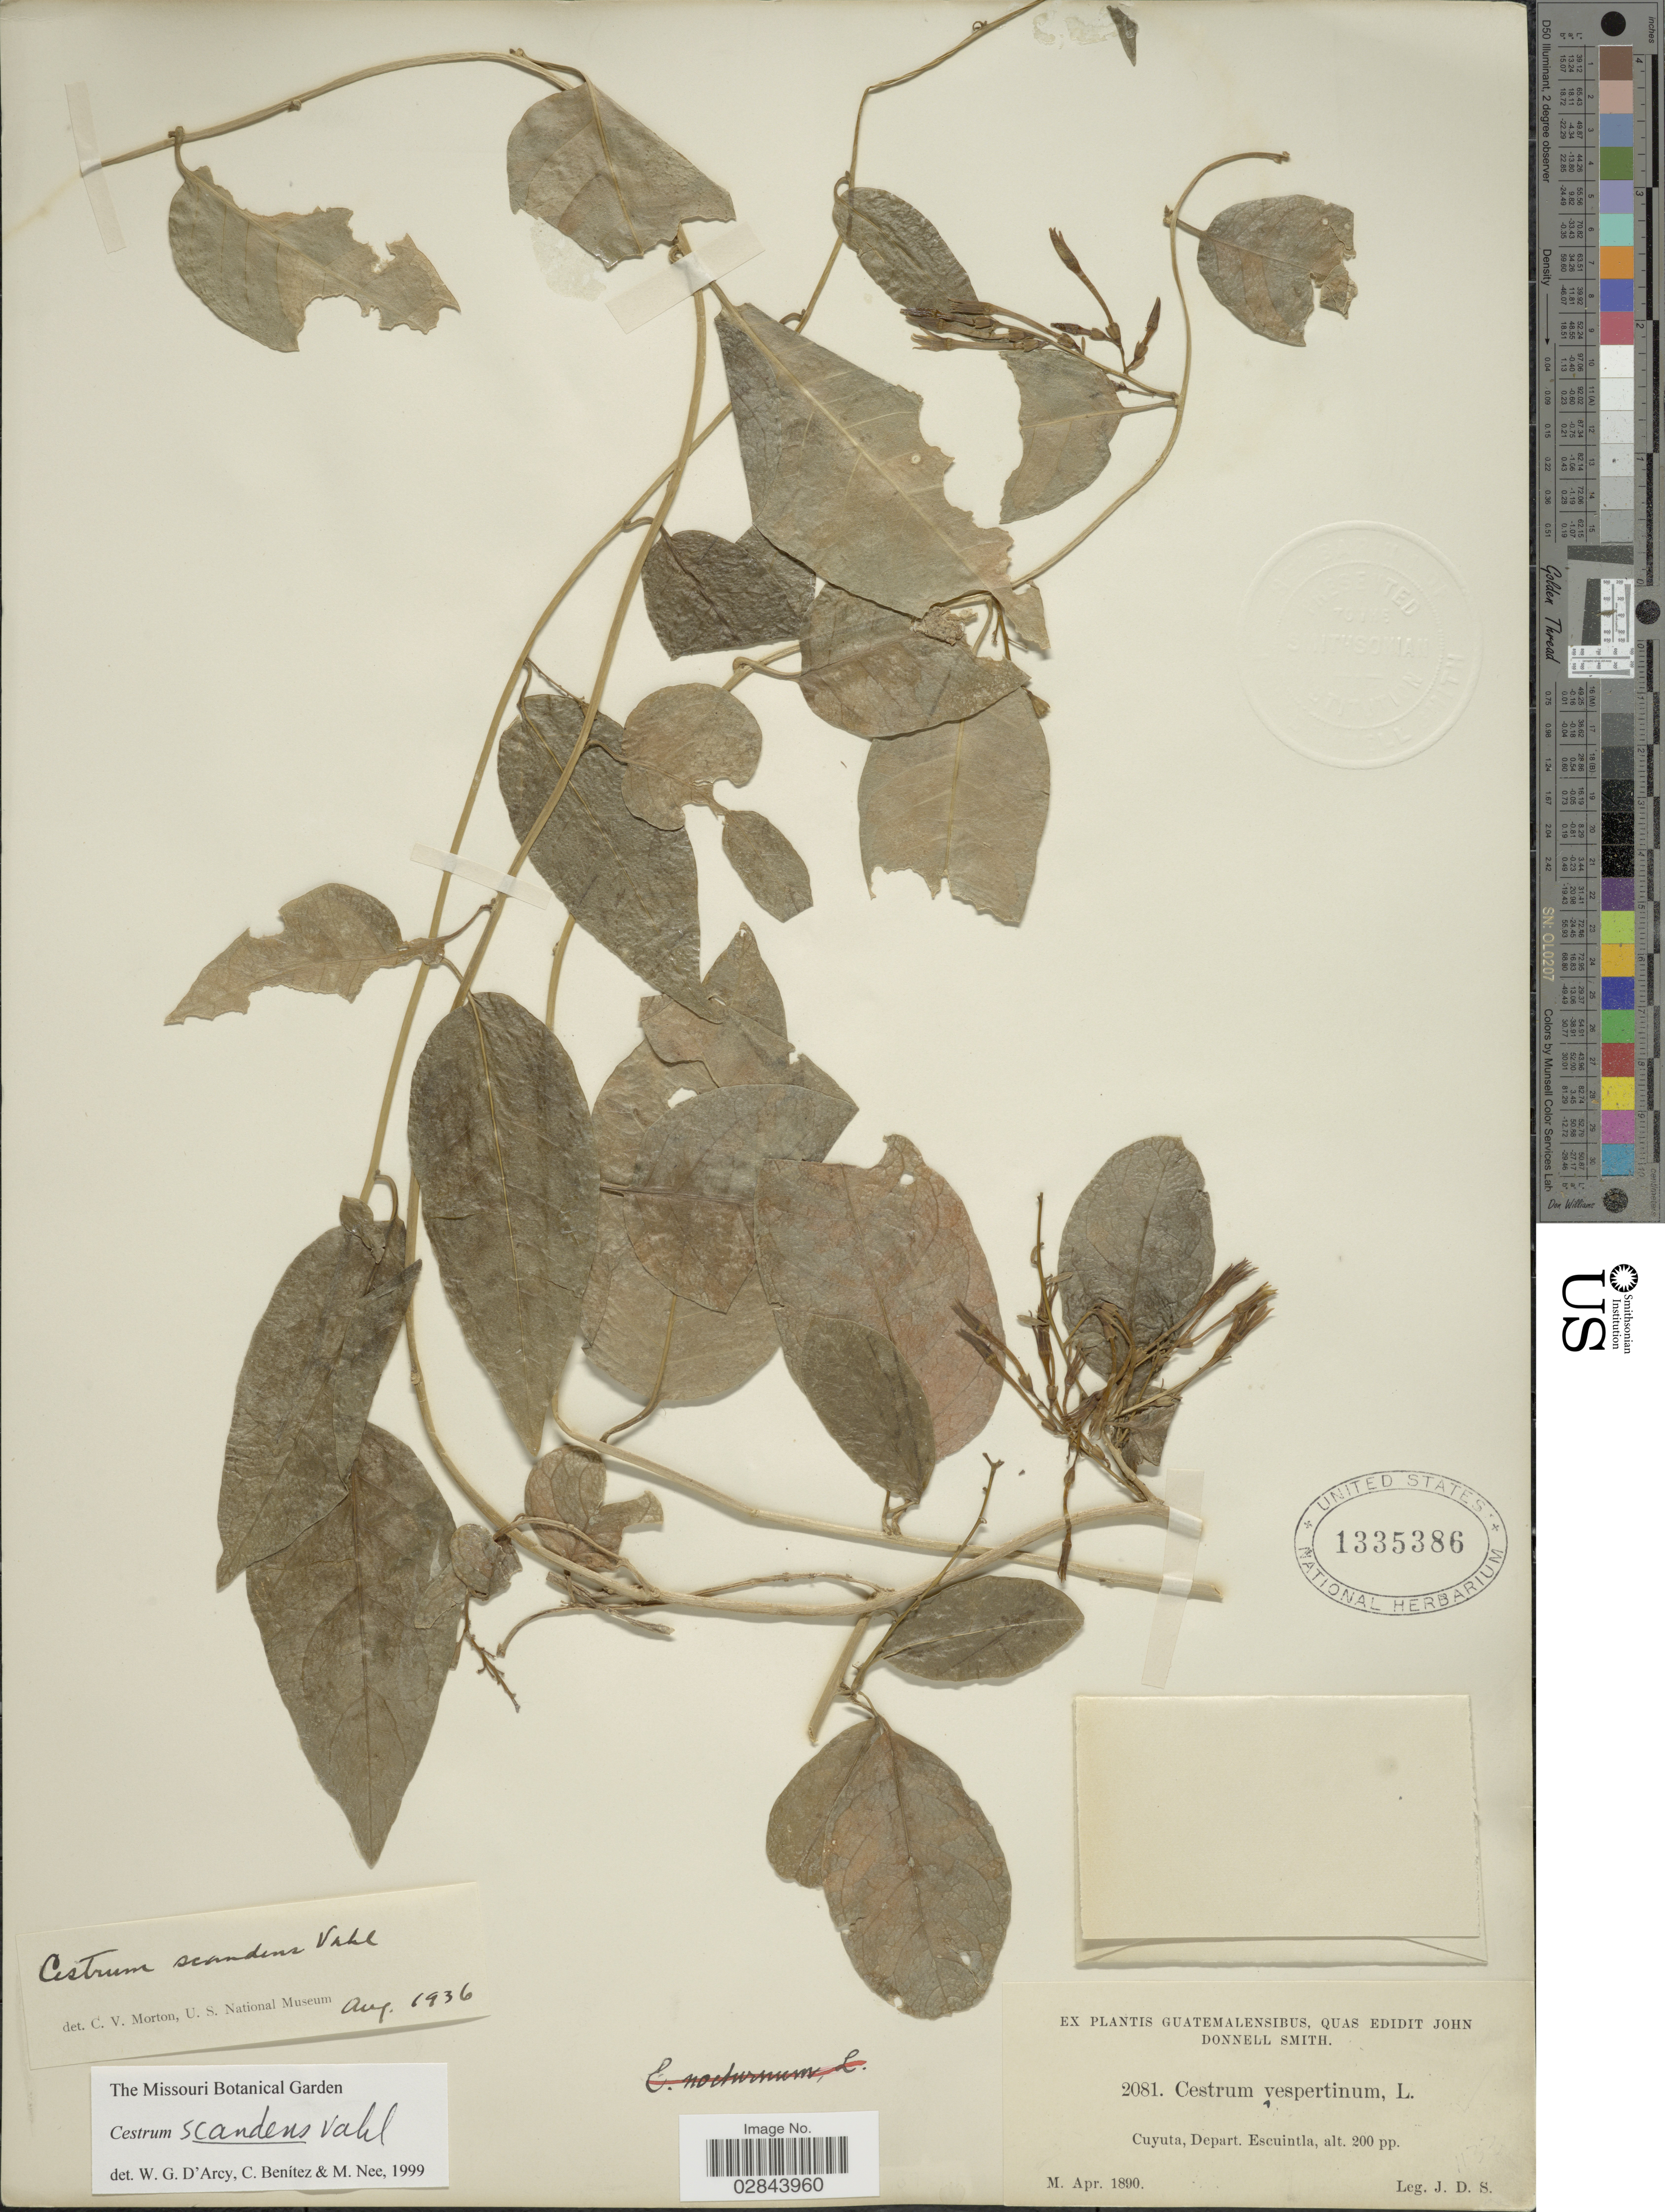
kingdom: Plantae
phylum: Tracheophyta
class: Magnoliopsida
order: Solanales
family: Solanaceae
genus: Cestrum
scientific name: Cestrum scandens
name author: Vahl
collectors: J. Donnell Smith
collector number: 2081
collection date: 1890-04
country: Guatemala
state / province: Escuintla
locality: Cuyuta, Depart. Escuintla.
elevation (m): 61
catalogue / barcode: US 1335386